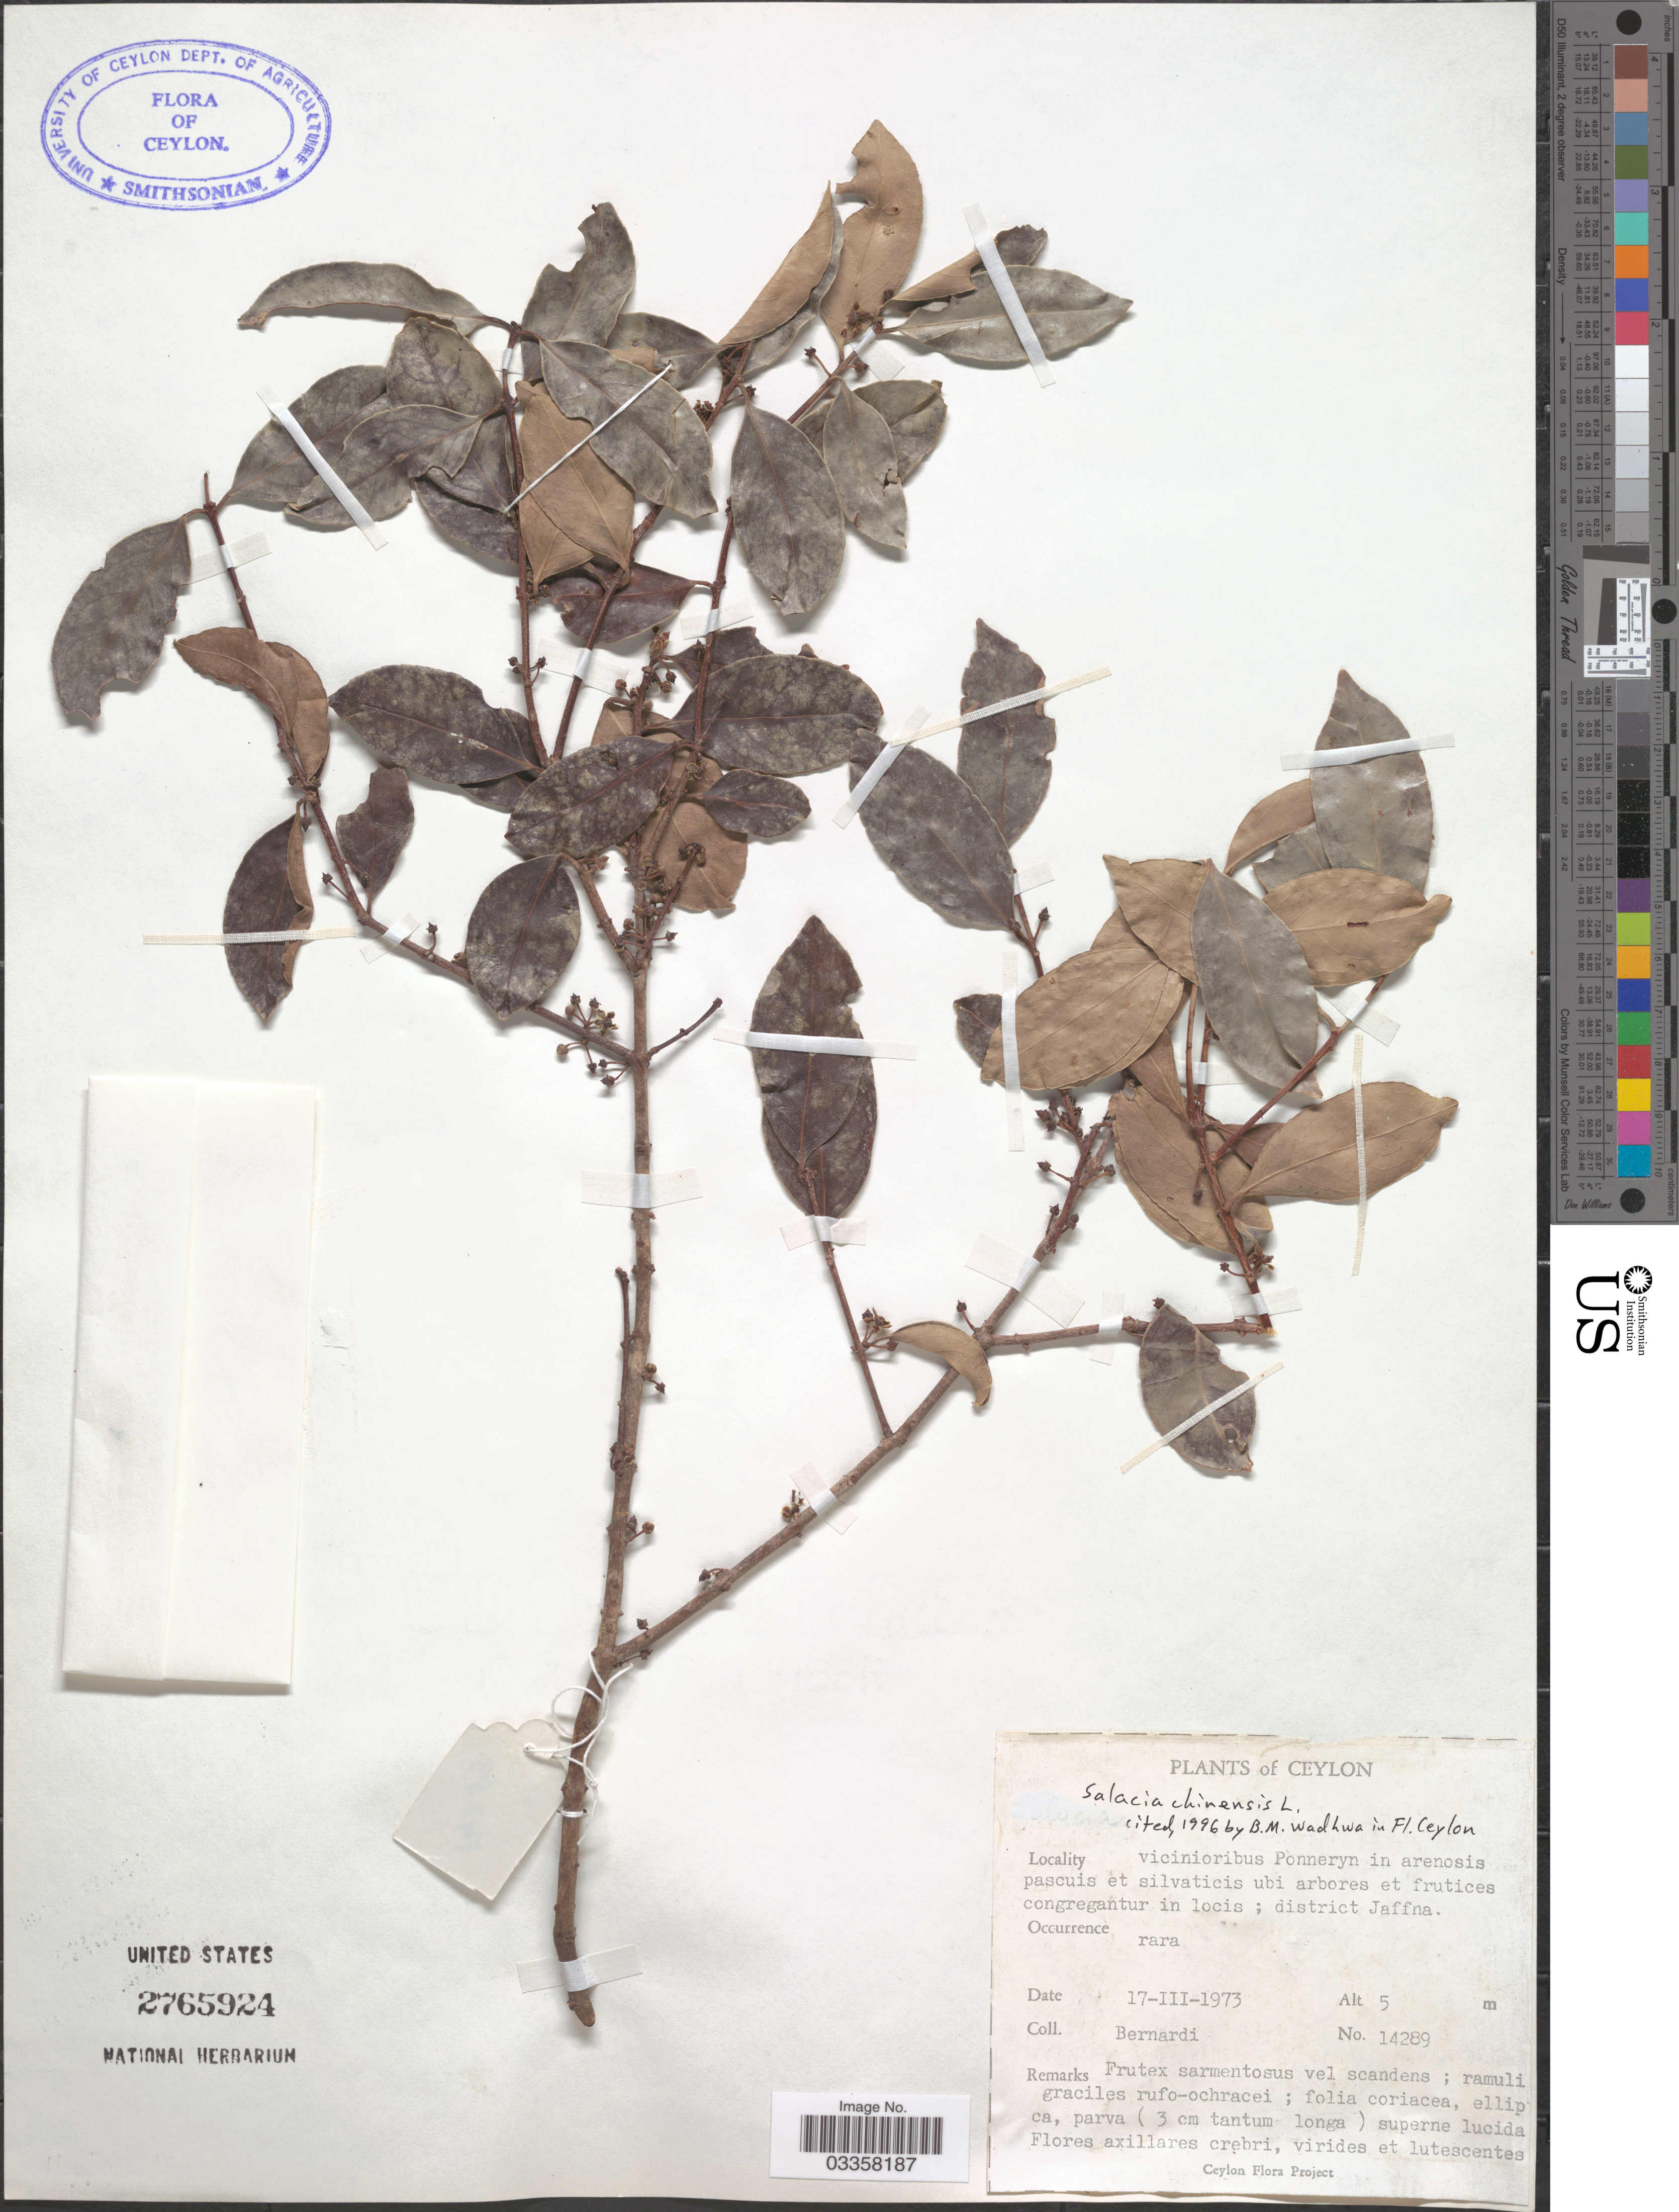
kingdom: Plantae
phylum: Tracheophyta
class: Magnoliopsida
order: Celastrales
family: Celastraceae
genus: Salacia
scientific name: Salacia chinensis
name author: L.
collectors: Bernardi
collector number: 14289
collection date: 1973-03-17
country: Sri Lanka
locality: Ceylon, vicinioribus Ponneryn in arenosis pascuis et silvaticis ubi arbores et frutices congregantur in locis; district Jaffna.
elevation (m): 5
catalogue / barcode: US 2765924